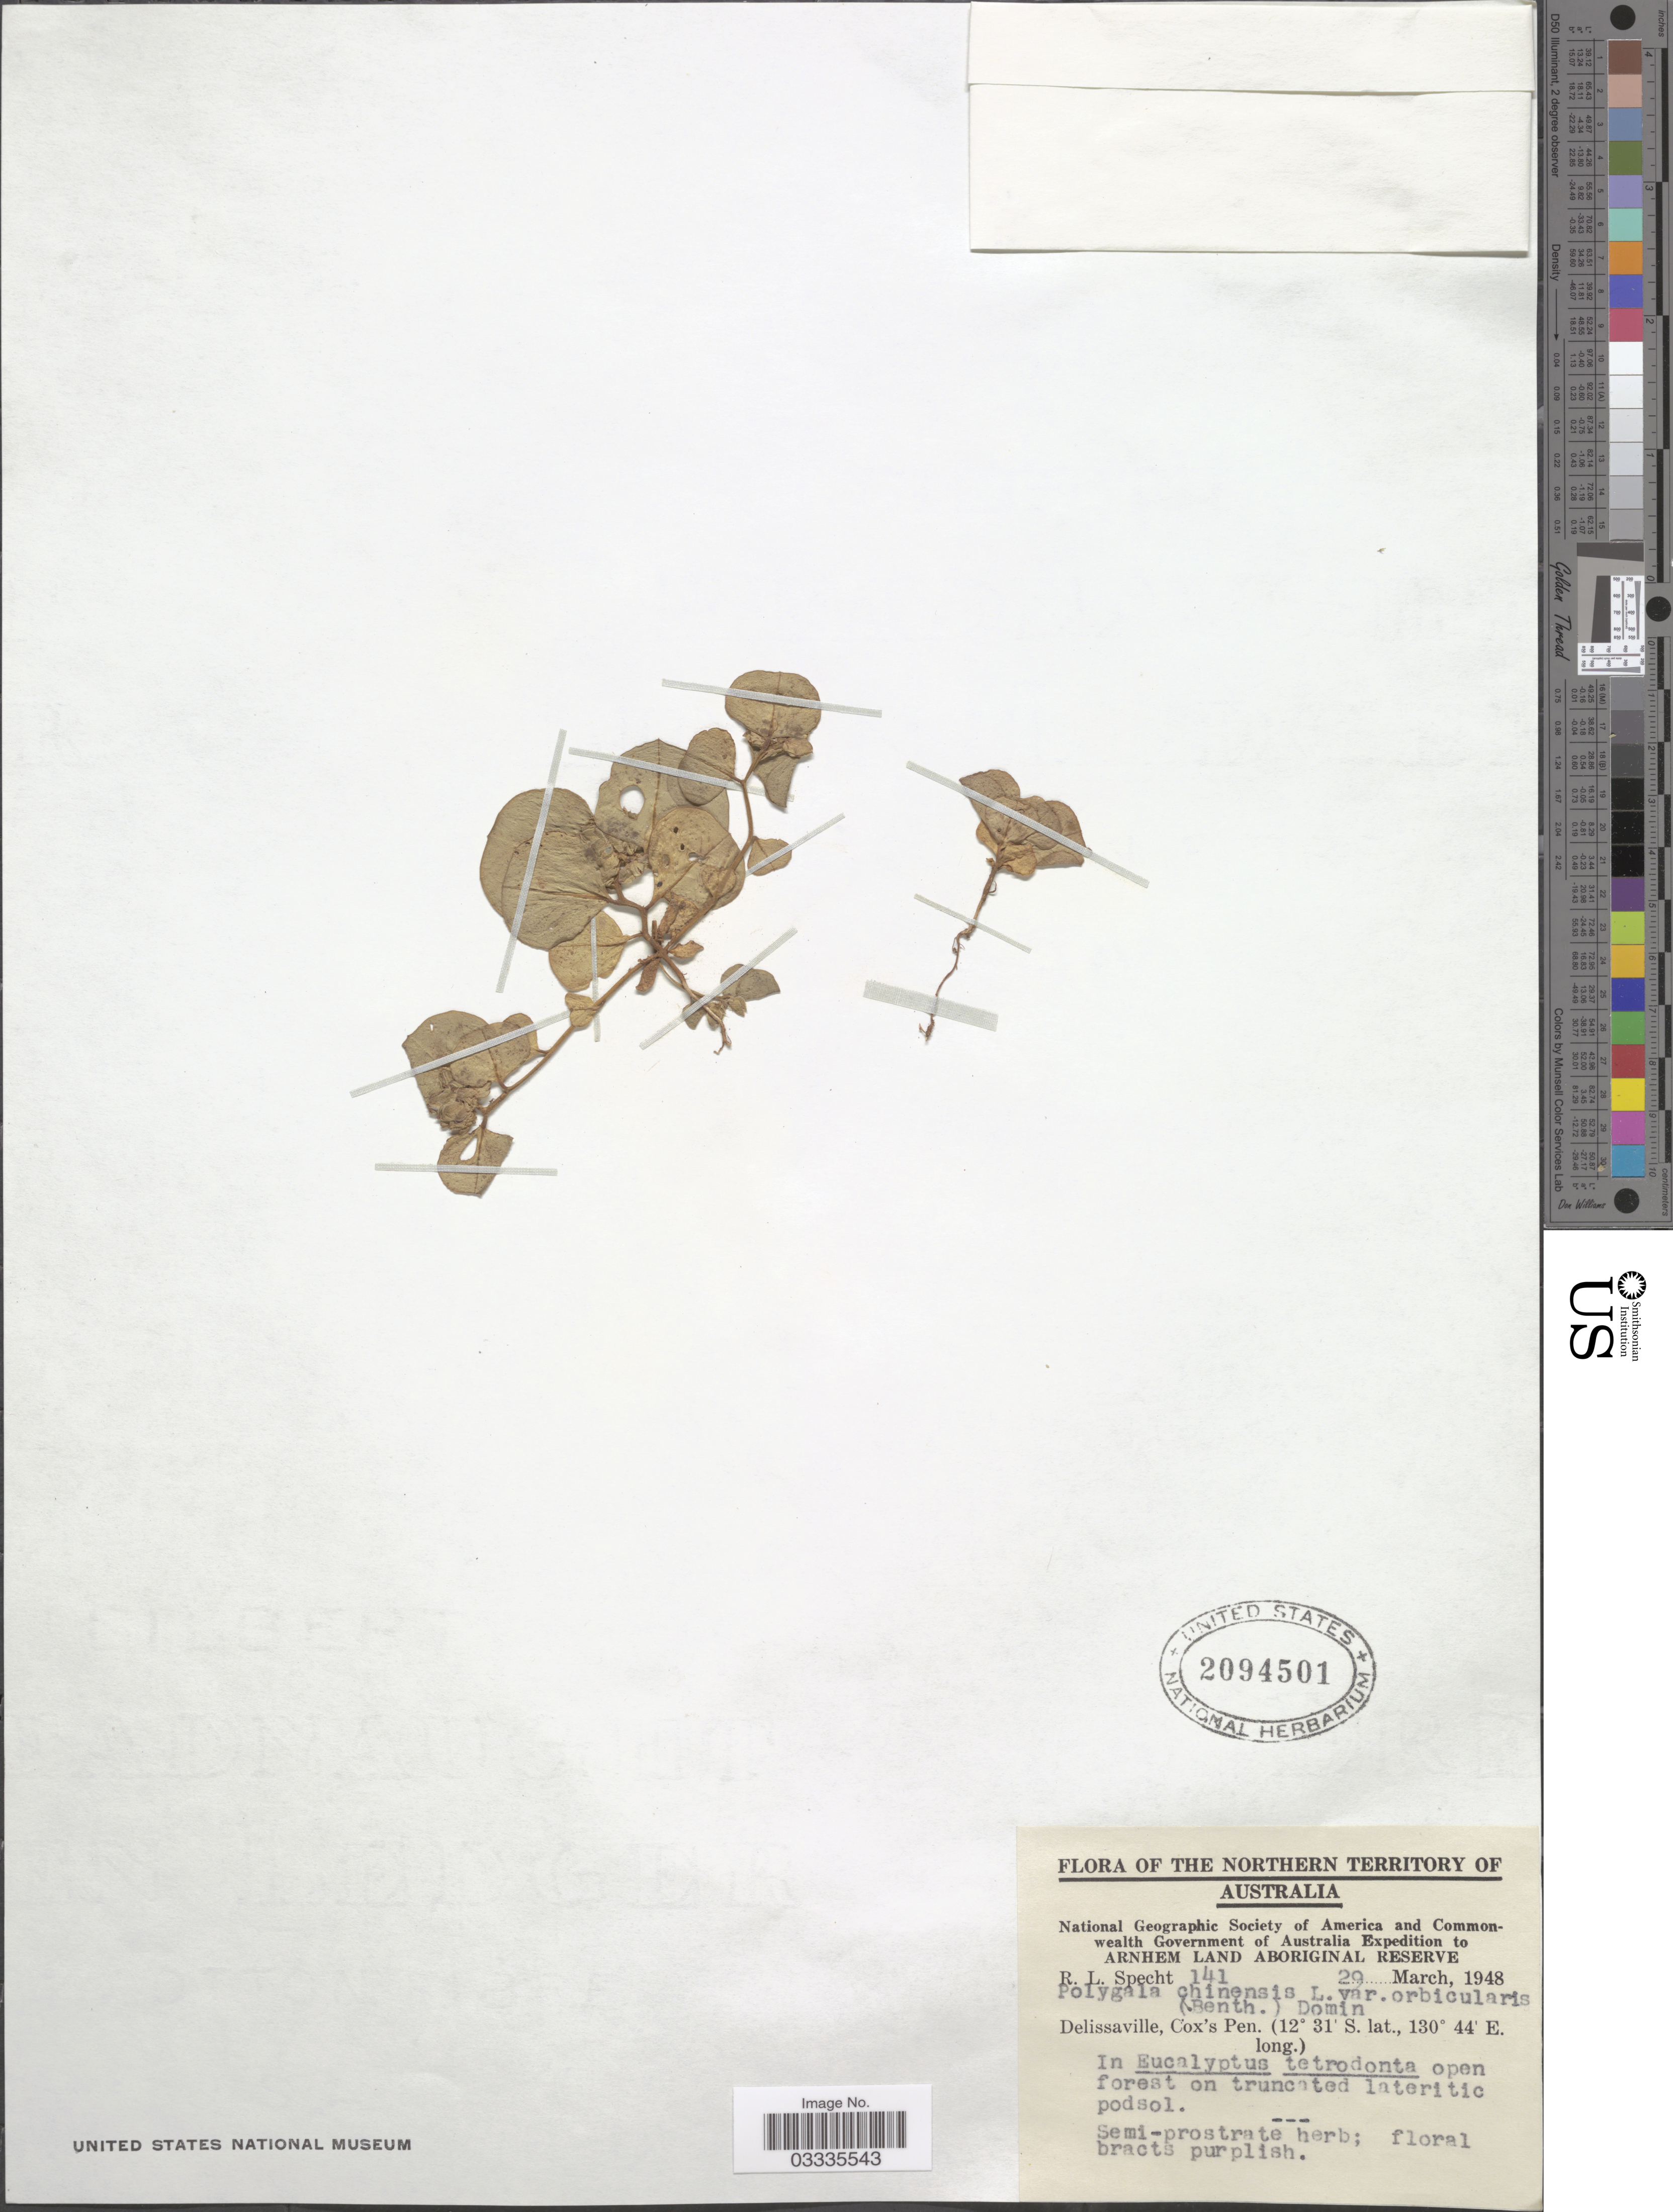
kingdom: Plantae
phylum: Tracheophyta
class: Magnoliopsida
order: Fabales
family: Polygalaceae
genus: Polygala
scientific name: Polygala chinensis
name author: L.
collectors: R. L. Specht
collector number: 141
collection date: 1948-03-29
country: Australia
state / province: Northern Territory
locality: Arnhem Land Aboriginal Reserve. Delissaville, Cox's Pen.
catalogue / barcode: US 2094501